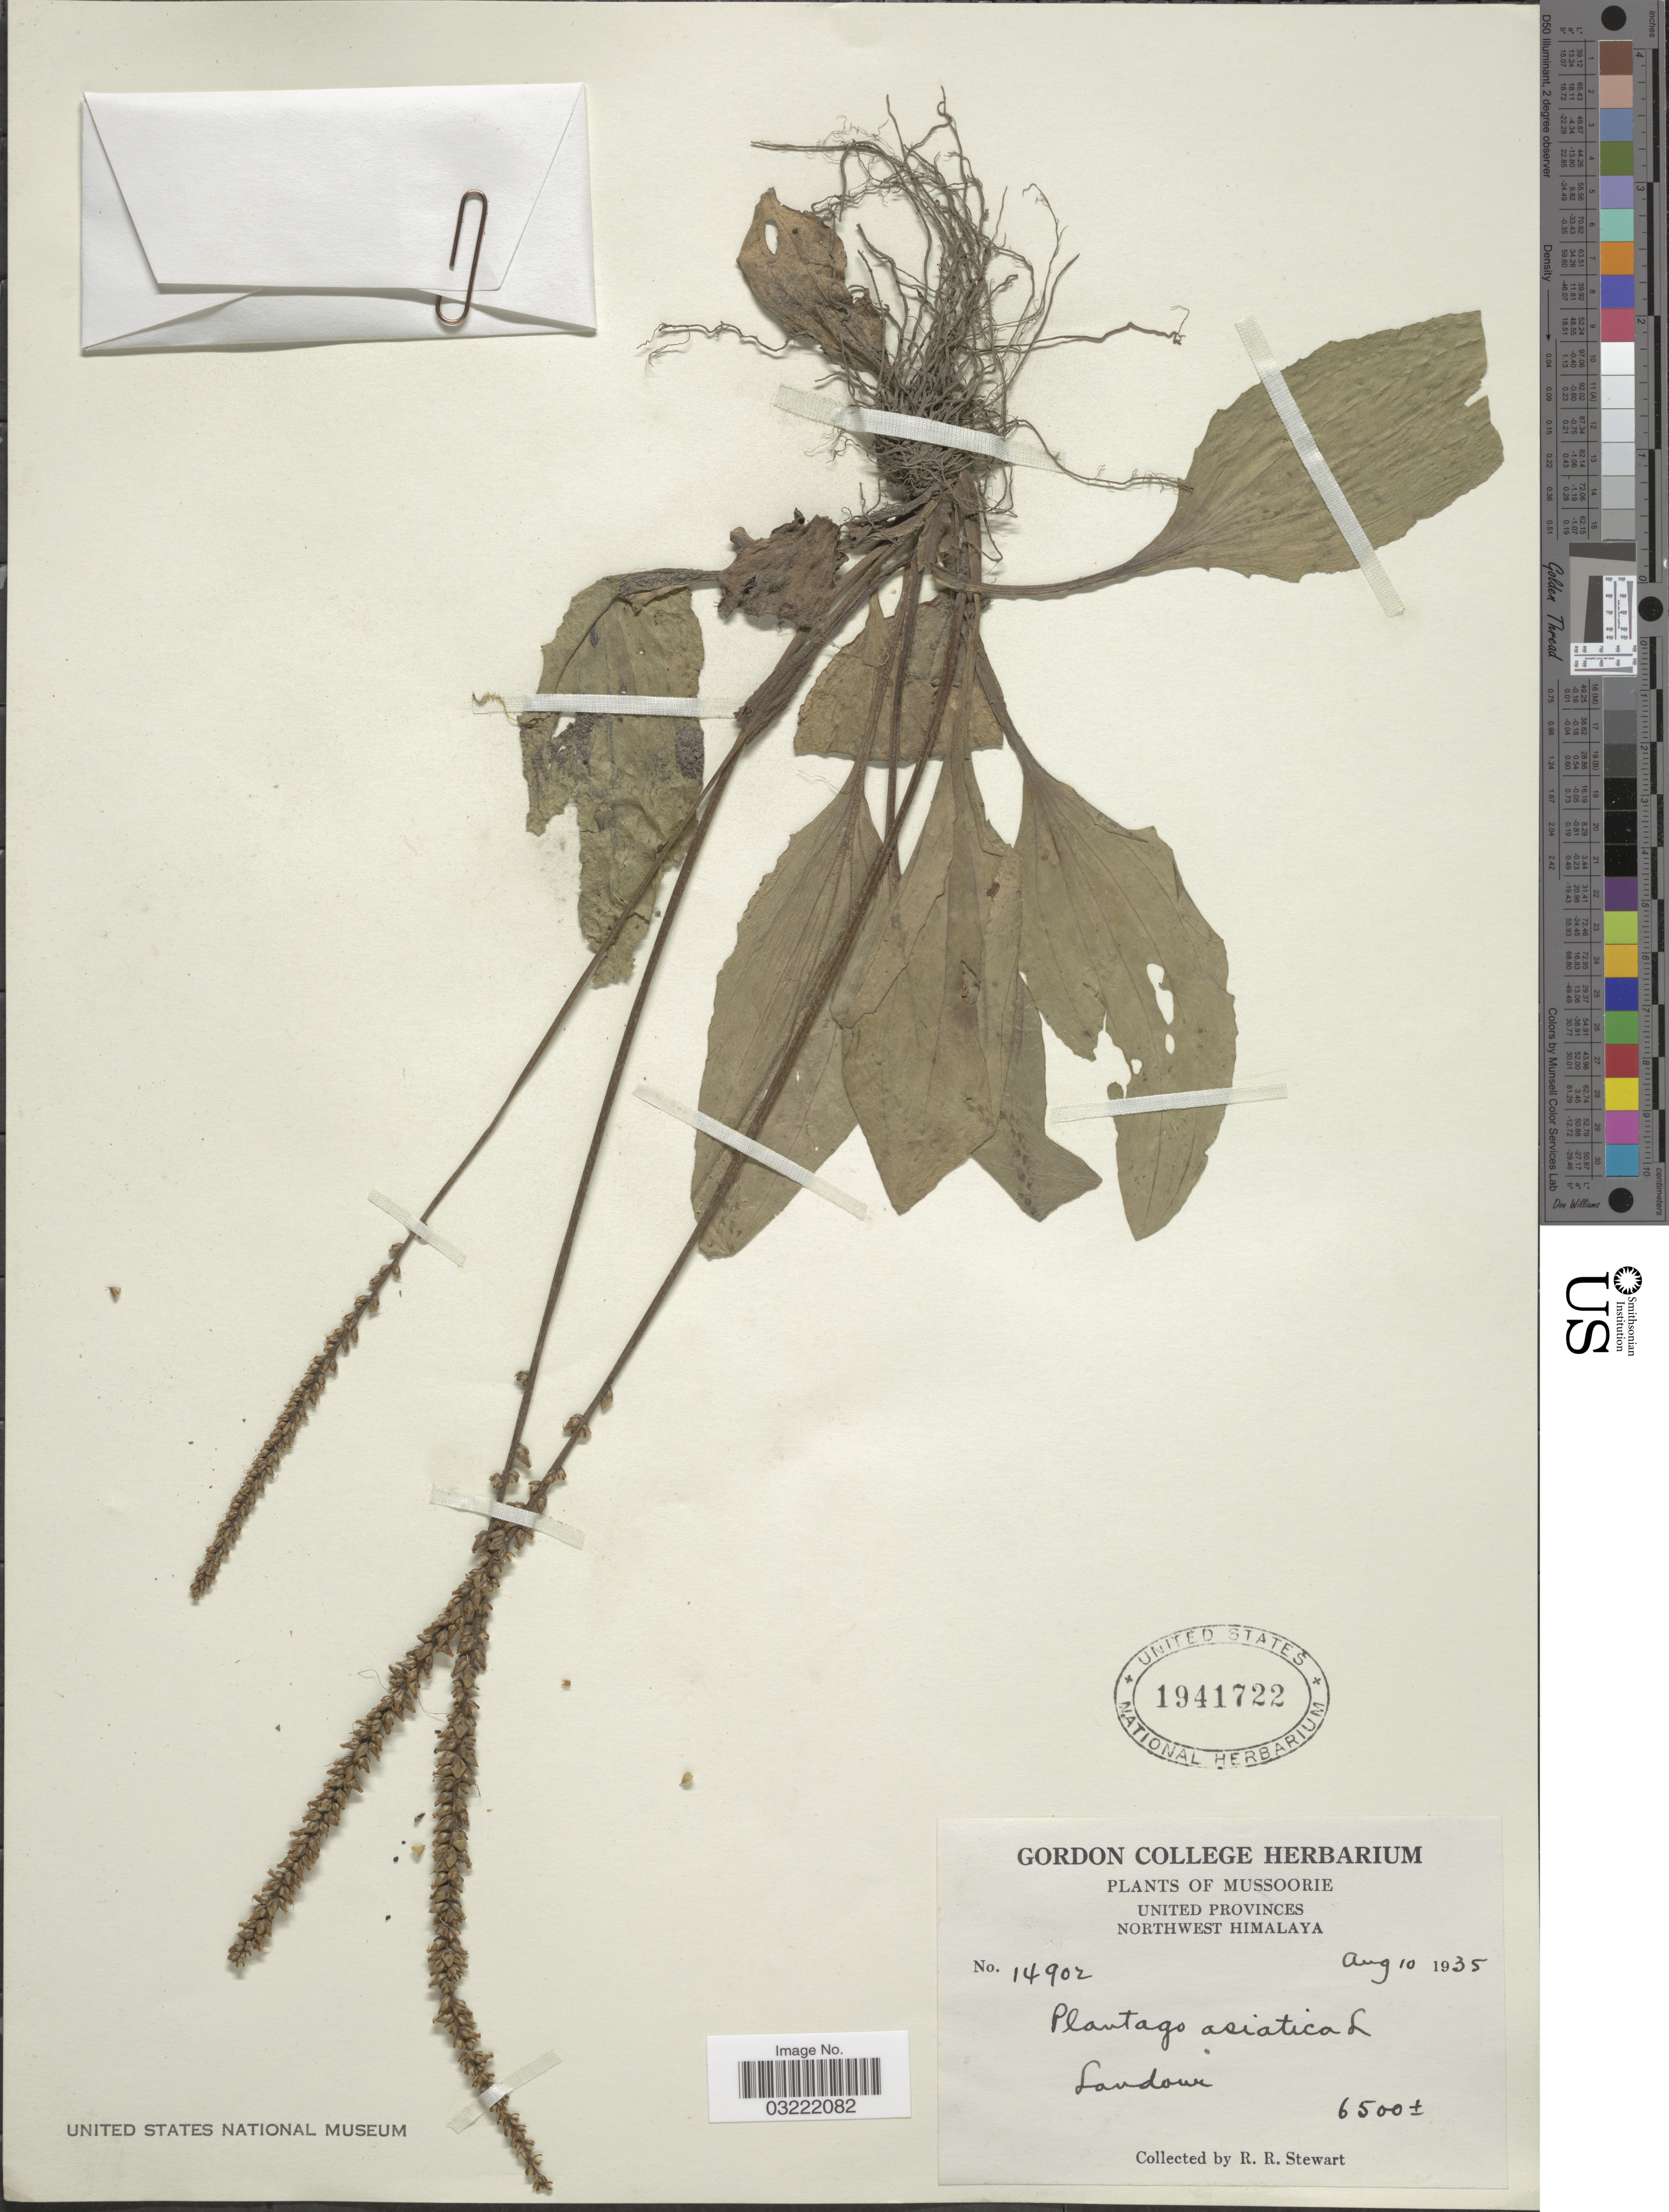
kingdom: Plantae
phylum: Tracheophyta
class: Magnoliopsida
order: Lamiales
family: Plantaginaceae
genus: Plantago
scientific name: Plantago asiatica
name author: L.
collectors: R. Stewart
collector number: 14902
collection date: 1935-08-10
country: India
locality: Mussoorie. United Provinces. Northwest Himalaya. Landour.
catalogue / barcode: US 1941722